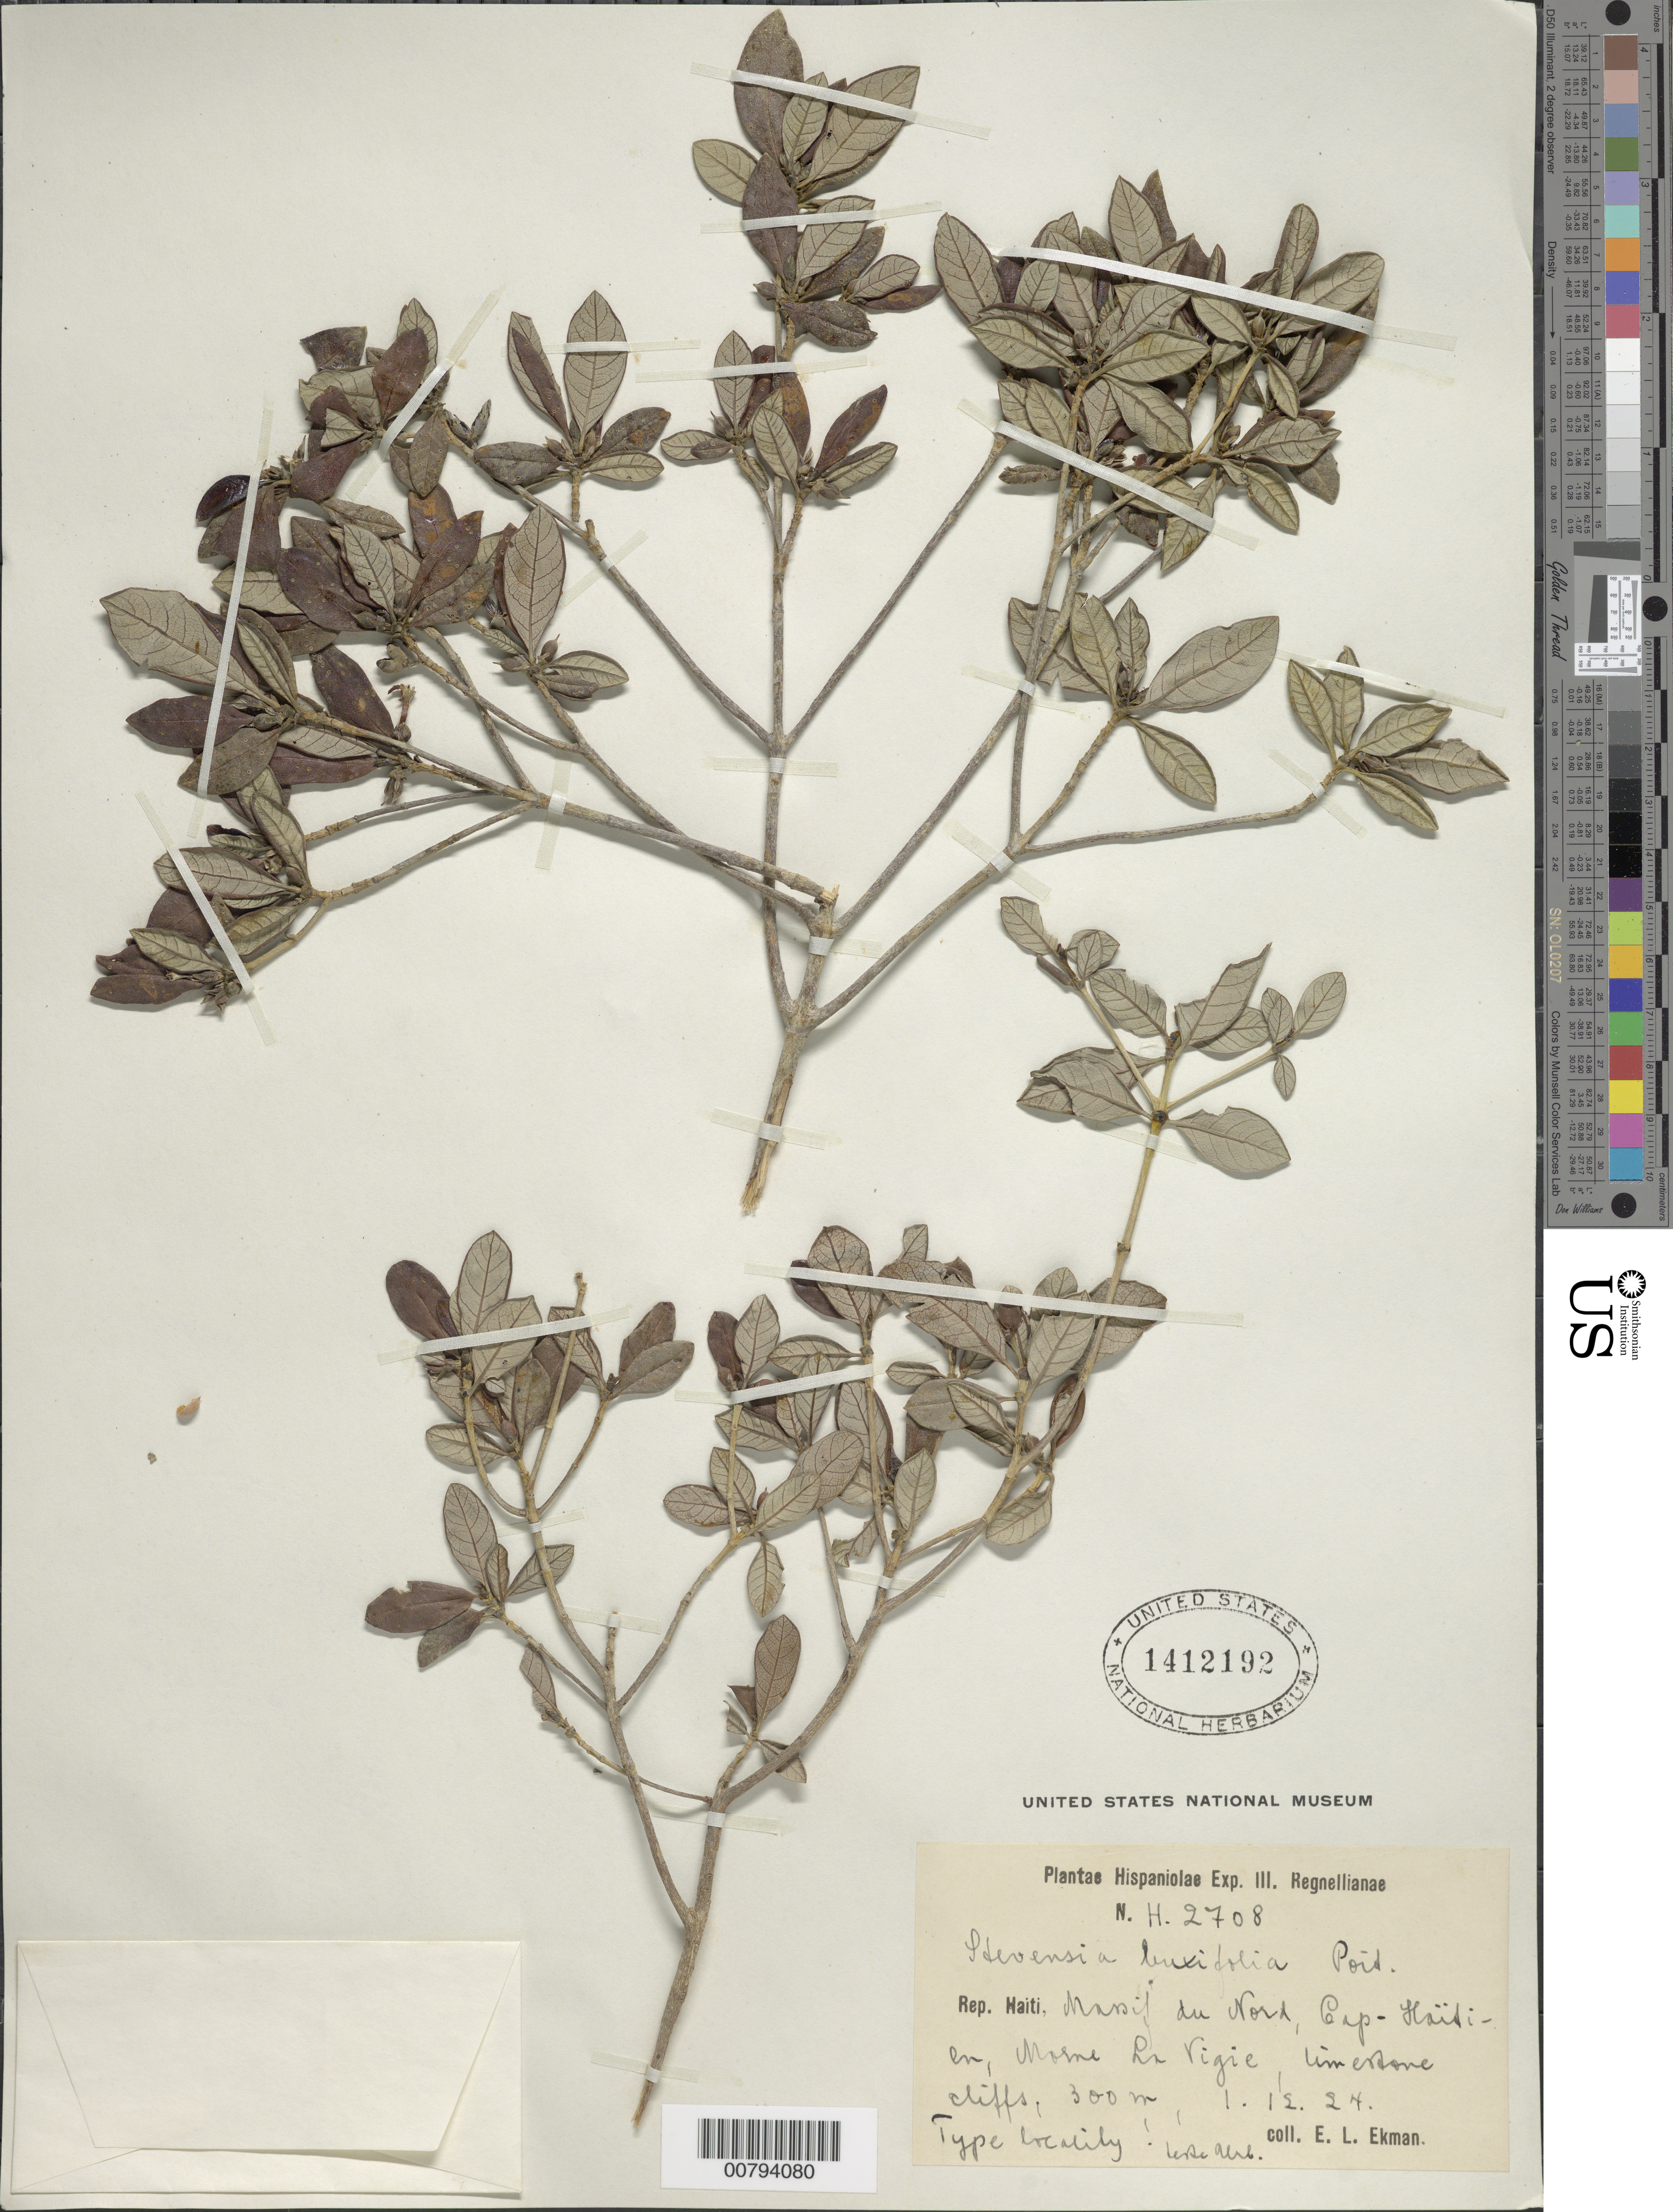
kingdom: Plantae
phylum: Tracheophyta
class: Magnoliopsida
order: Gentianales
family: Rubiaceae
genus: Stevensia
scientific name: Stevensia buxifolia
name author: Poit.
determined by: Urban, Ignatz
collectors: E. L. Ekman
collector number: H 2708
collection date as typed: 01 Dec 1924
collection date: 1924-12-01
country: Haiti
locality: Massif du Nord, Cap-Haiti-en, Morne La Vigie, cliffs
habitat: Limestone cliffs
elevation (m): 300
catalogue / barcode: US 1412192